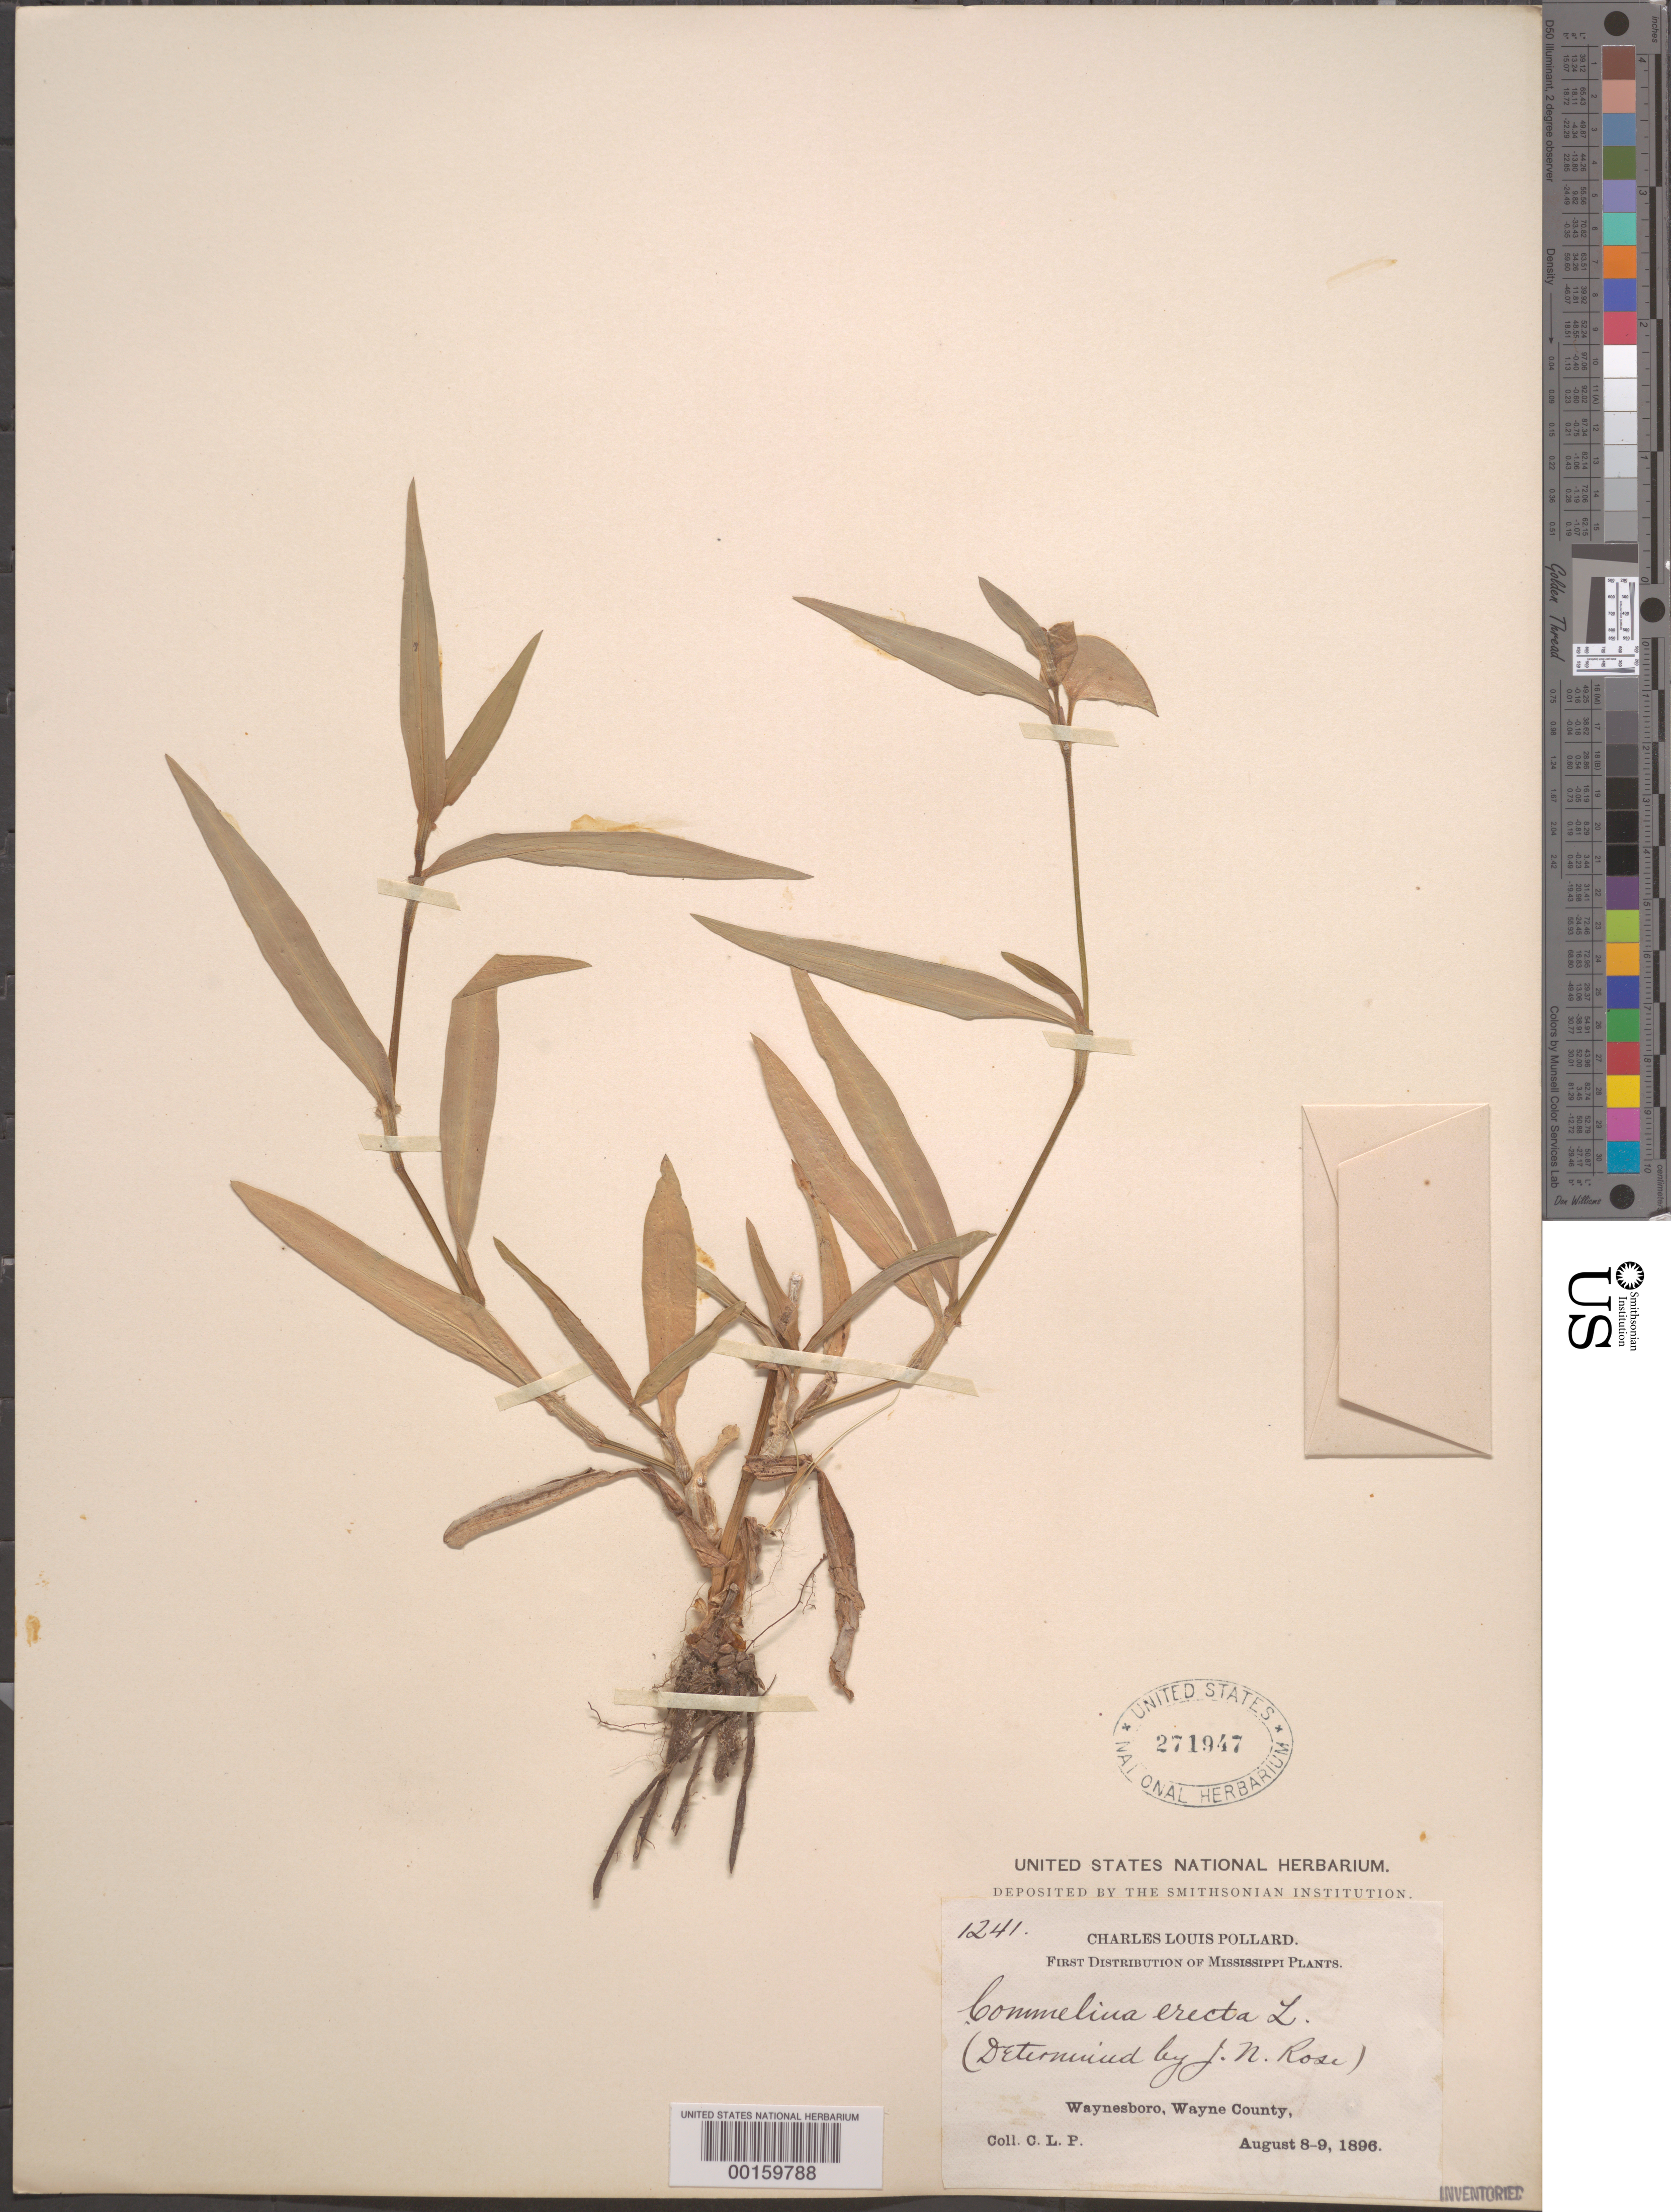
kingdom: Plantae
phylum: Tracheophyta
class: Liliopsida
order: Commelinales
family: Commelinaceae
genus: Commelina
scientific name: Commelina erecta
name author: L.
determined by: Rose, Joseph N.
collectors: C. L. Pollard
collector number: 1241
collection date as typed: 08 Aug 1896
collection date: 1896-08-08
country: United States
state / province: Mississippi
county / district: Wayne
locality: Waynesboro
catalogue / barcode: US 271947